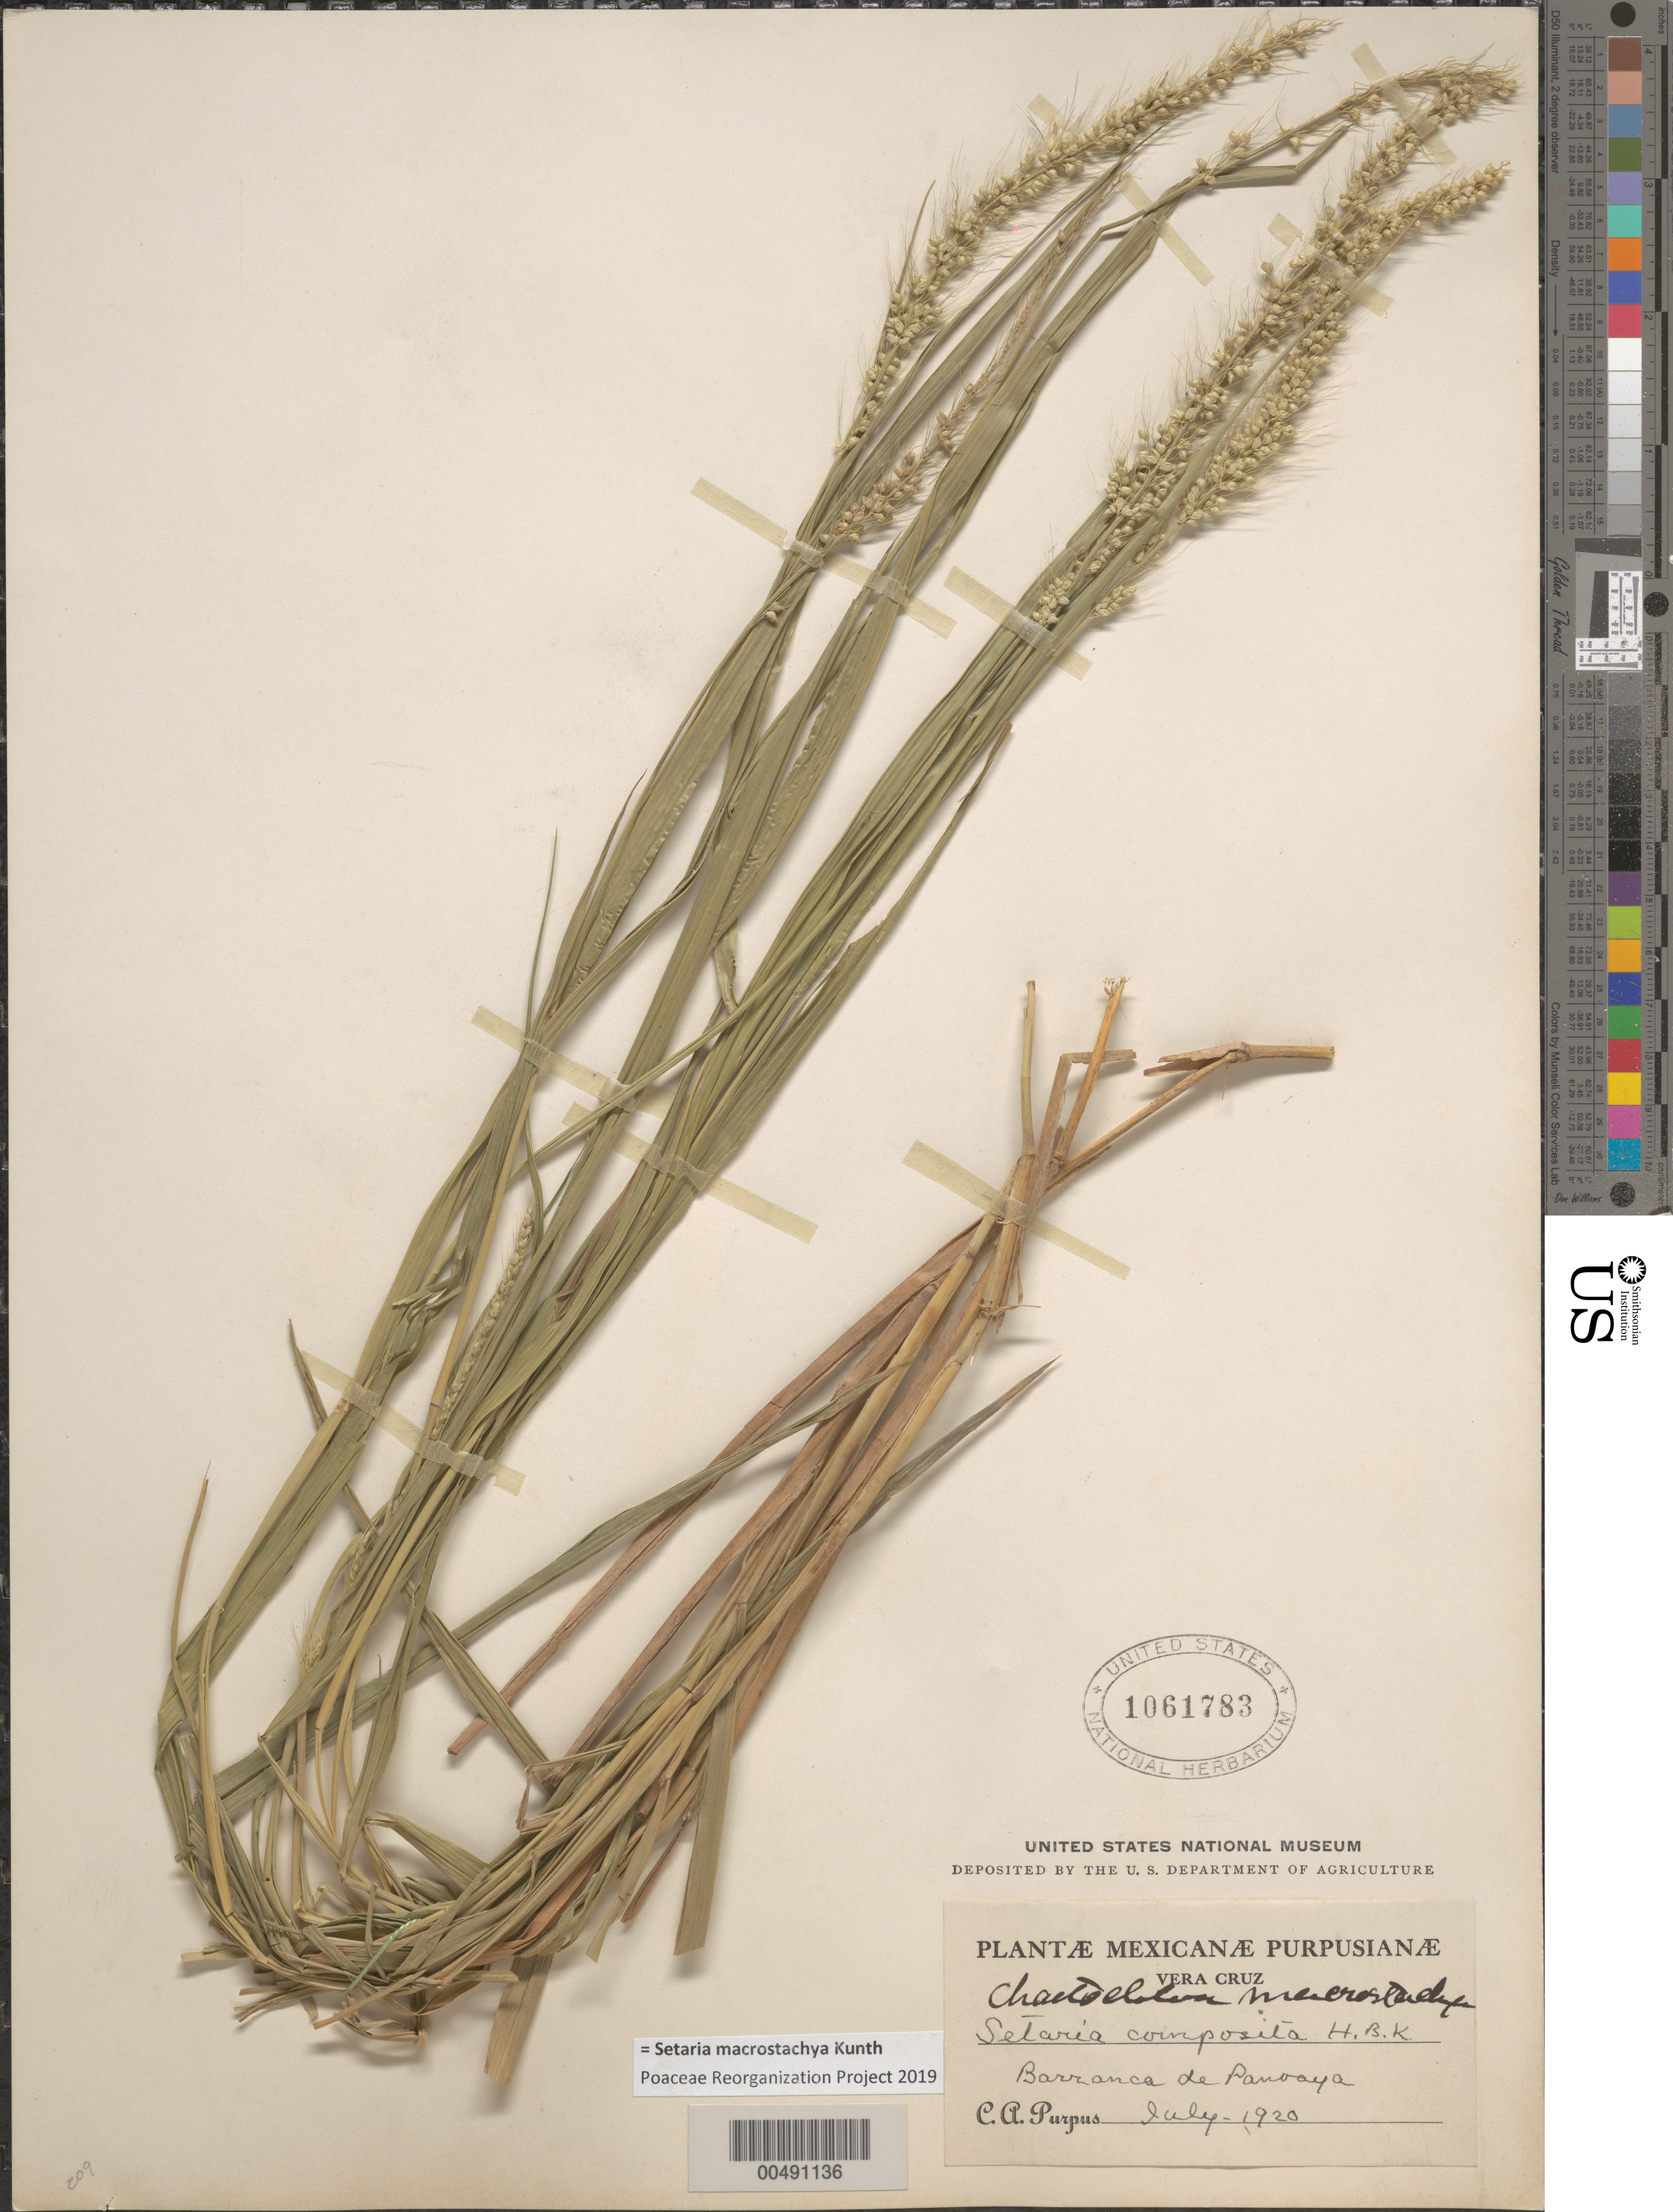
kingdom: Plantae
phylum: Tracheophyta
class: Liliopsida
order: Poales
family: Poaceae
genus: Setaria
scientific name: Setaria macrostachya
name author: Kunth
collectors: C. A. Purpus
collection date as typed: Jul 1920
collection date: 1920-07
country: Mexico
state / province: Veracruz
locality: Barranca de Panoaya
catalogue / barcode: US 1061783